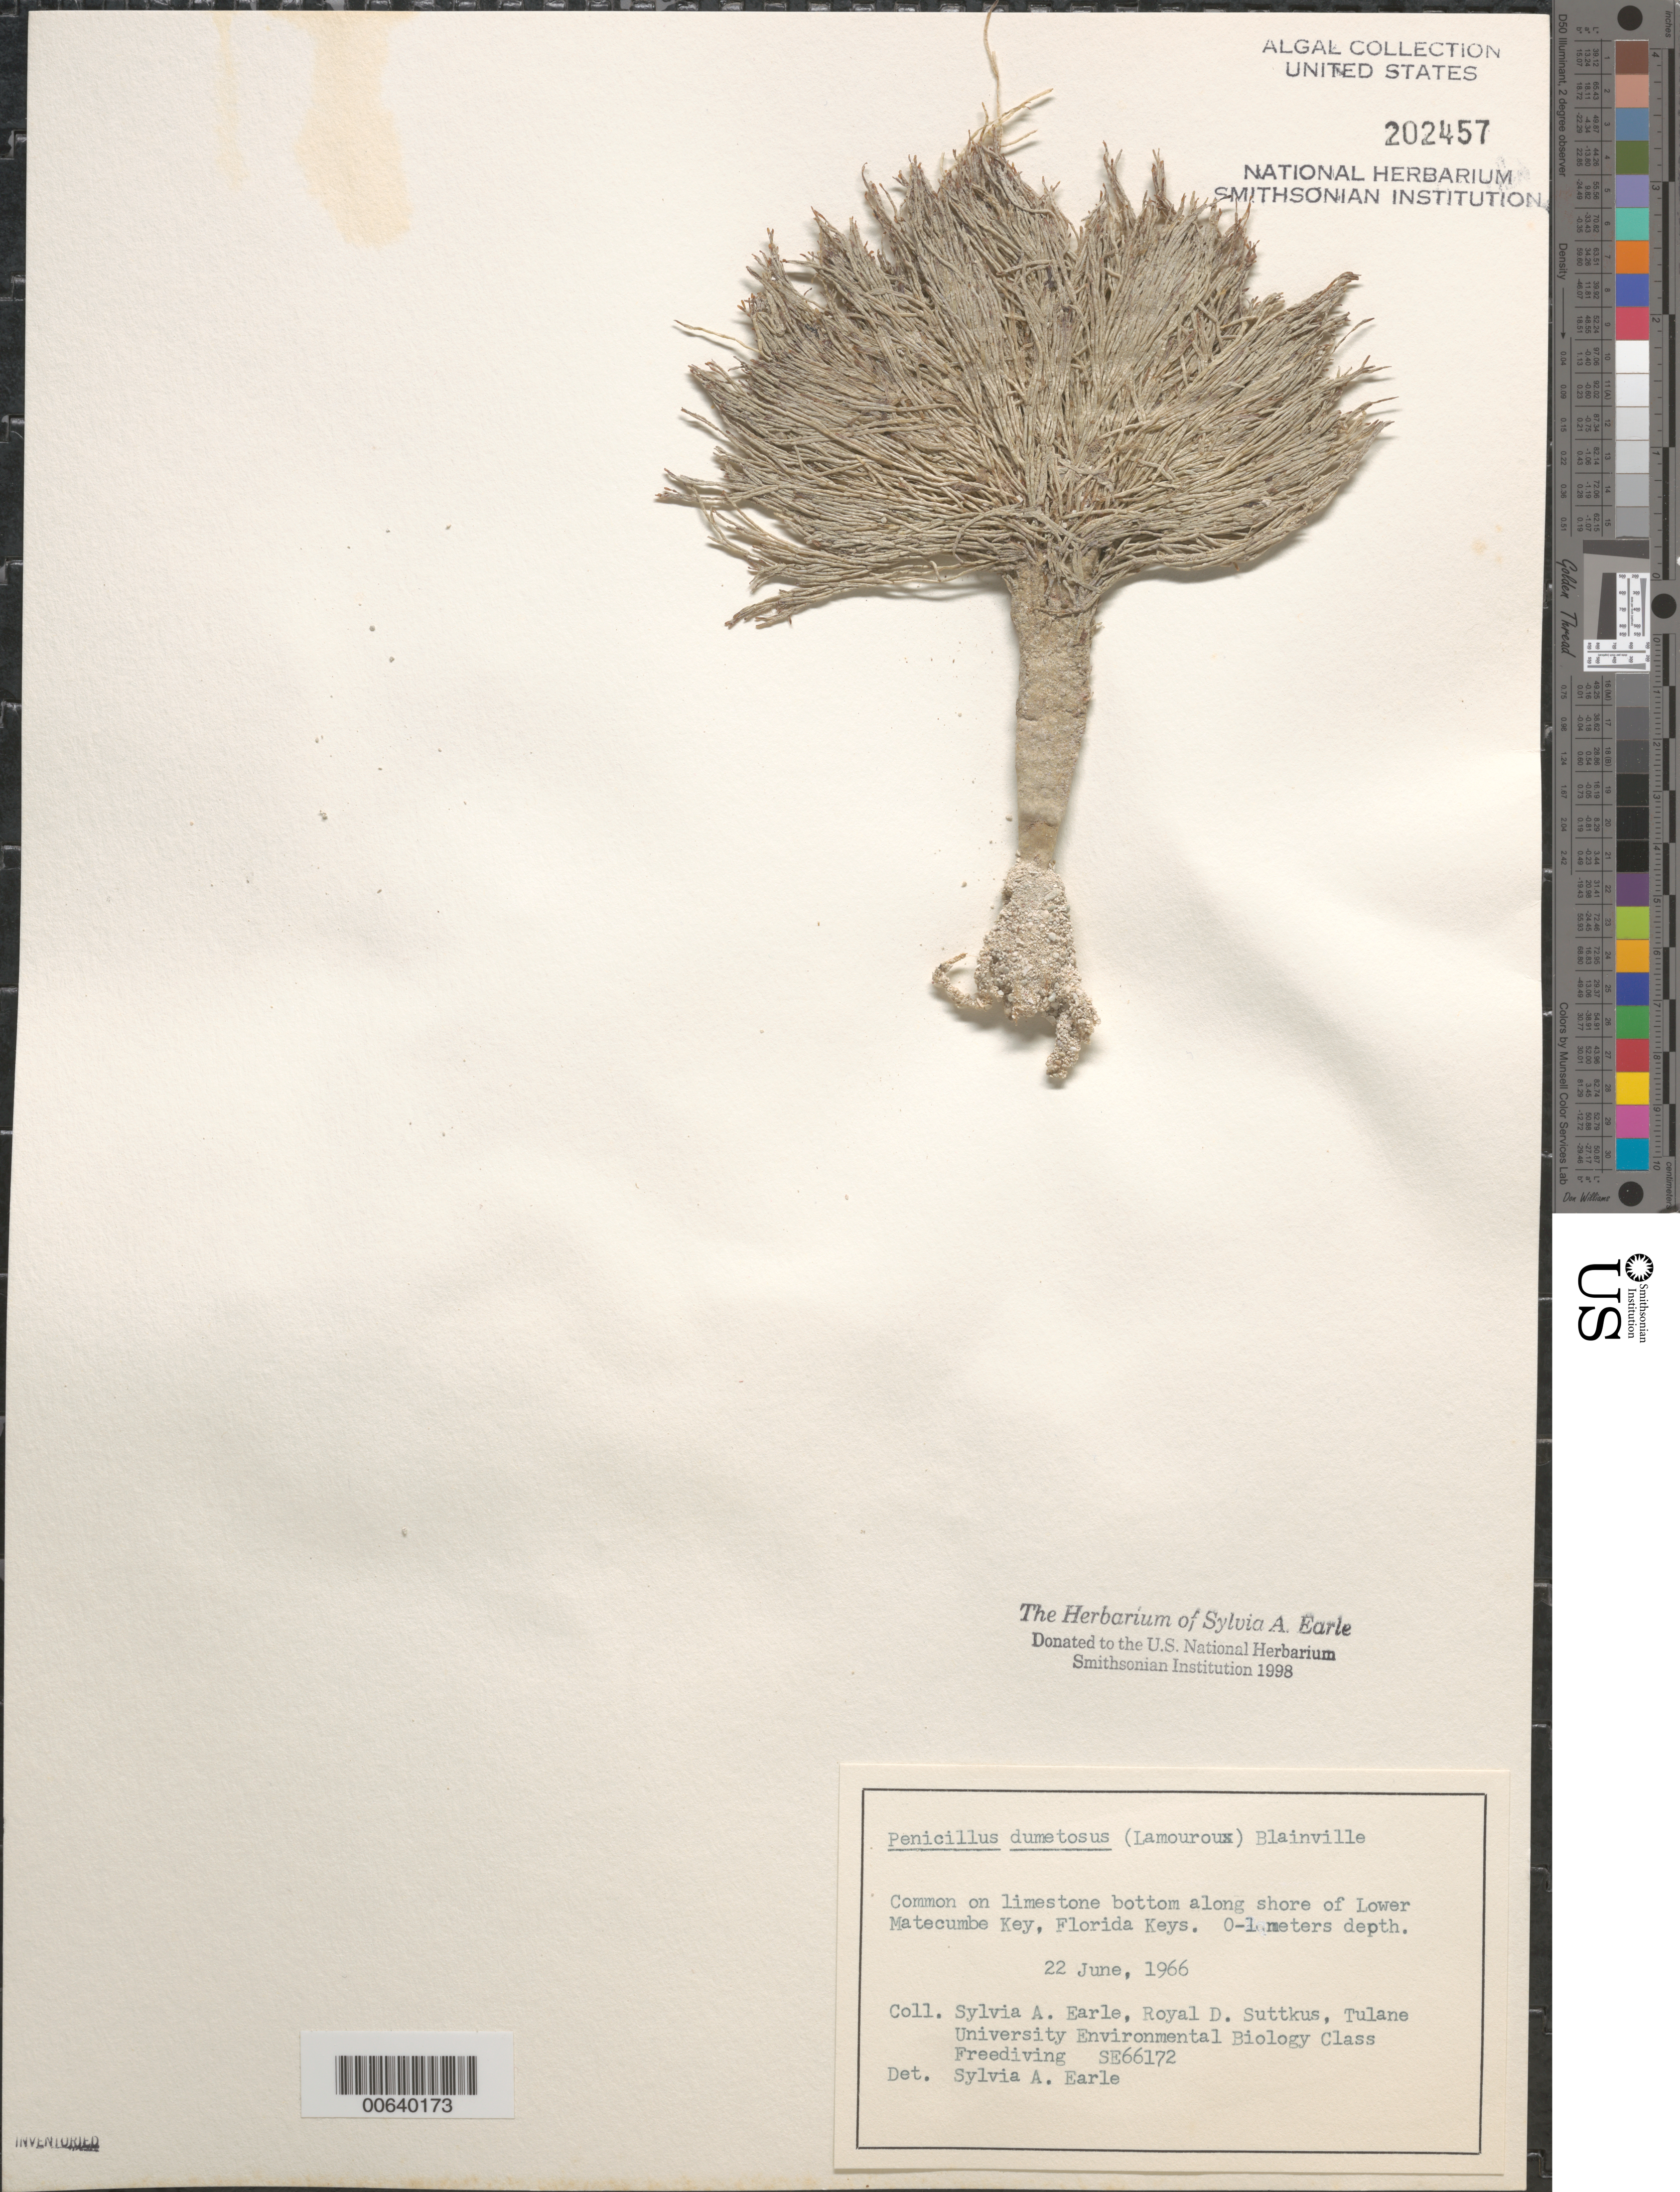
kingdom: Plantae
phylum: Chlorophyta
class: Ulvophyceae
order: Bryopsidales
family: Udoteaceae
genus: Penicillus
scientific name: Penicillus dumetosus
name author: (J.V.Lamouroux) Blainville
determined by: Earle, S. A.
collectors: S. A. Earle, R. Suttkus & Tulane Univ. Env. Biol. Class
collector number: SE 66172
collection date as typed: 22 Jun 1966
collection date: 1966-06-22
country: United States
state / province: Florida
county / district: Monroe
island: Lower Matecumbe Key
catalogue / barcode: US 202457